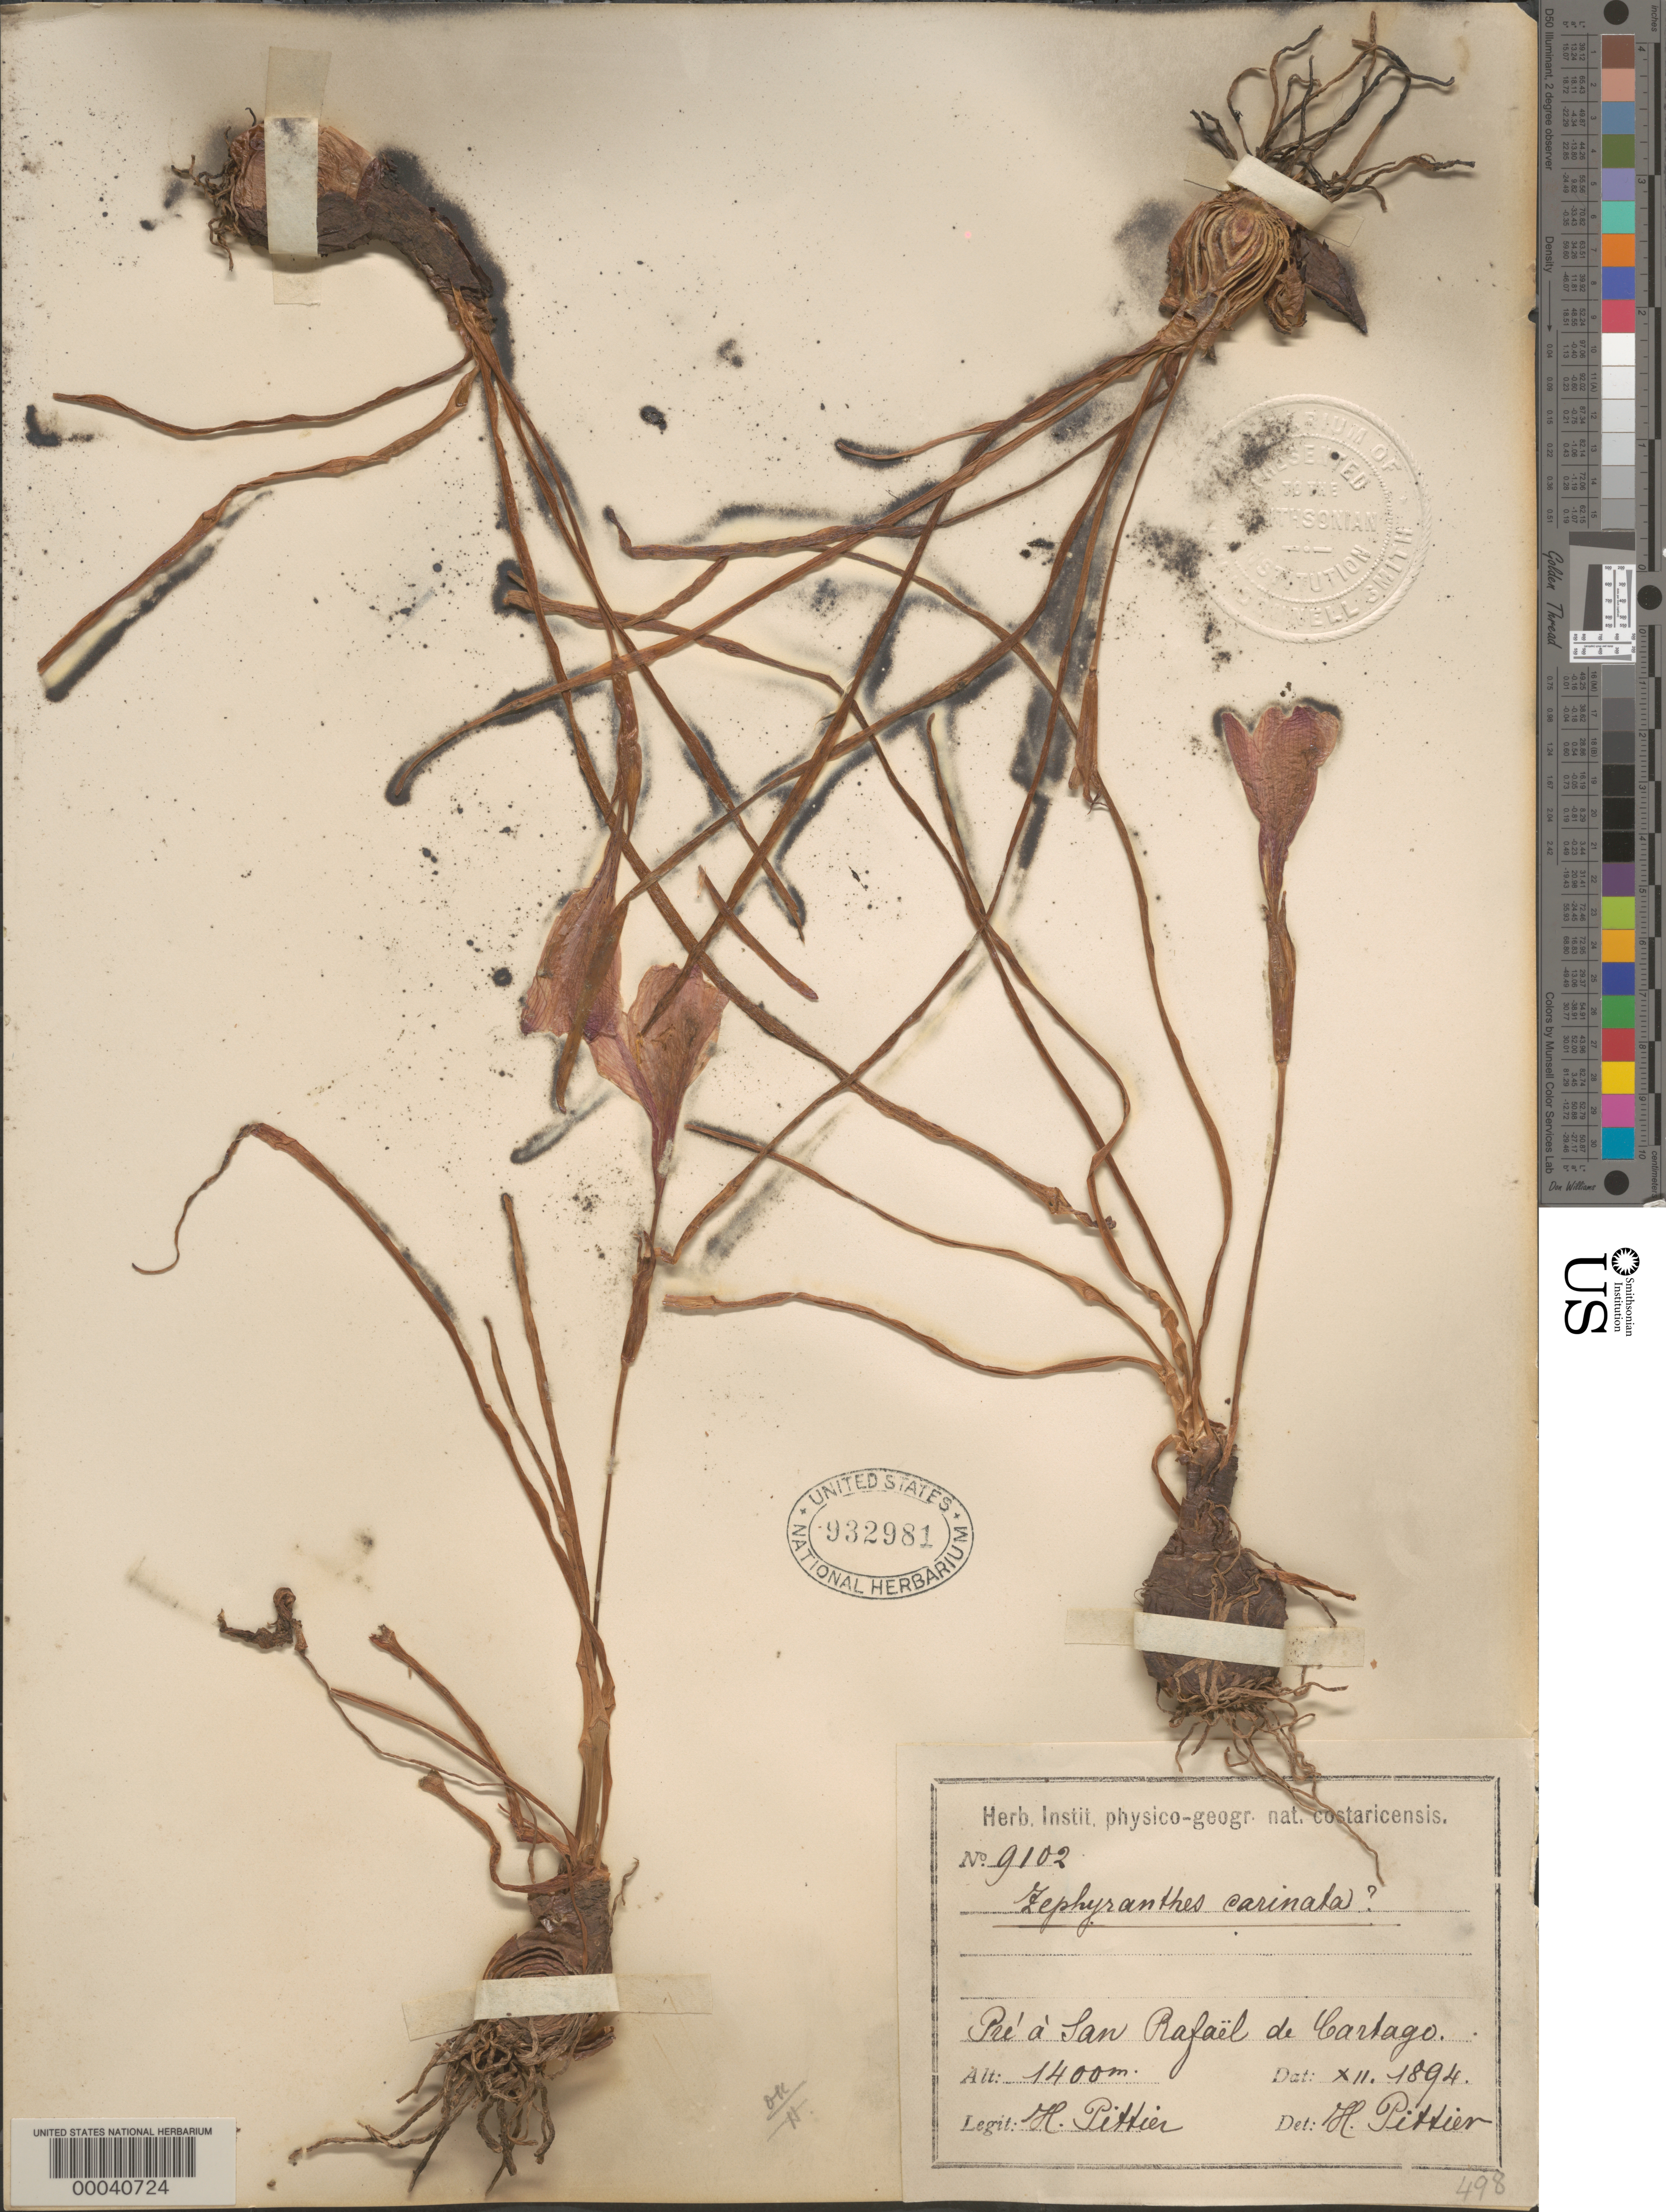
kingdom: Plantae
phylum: Tracheophyta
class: Liliopsida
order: Asparagales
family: Amaryllidaceae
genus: Zephyranthes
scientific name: Zephyranthes carinata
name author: Herb.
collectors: H. F. Pittier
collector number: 9102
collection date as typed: Dec 1894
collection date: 1894-12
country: Costa Rica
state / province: Cartago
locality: Near San Rafael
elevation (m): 1400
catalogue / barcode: US 932981